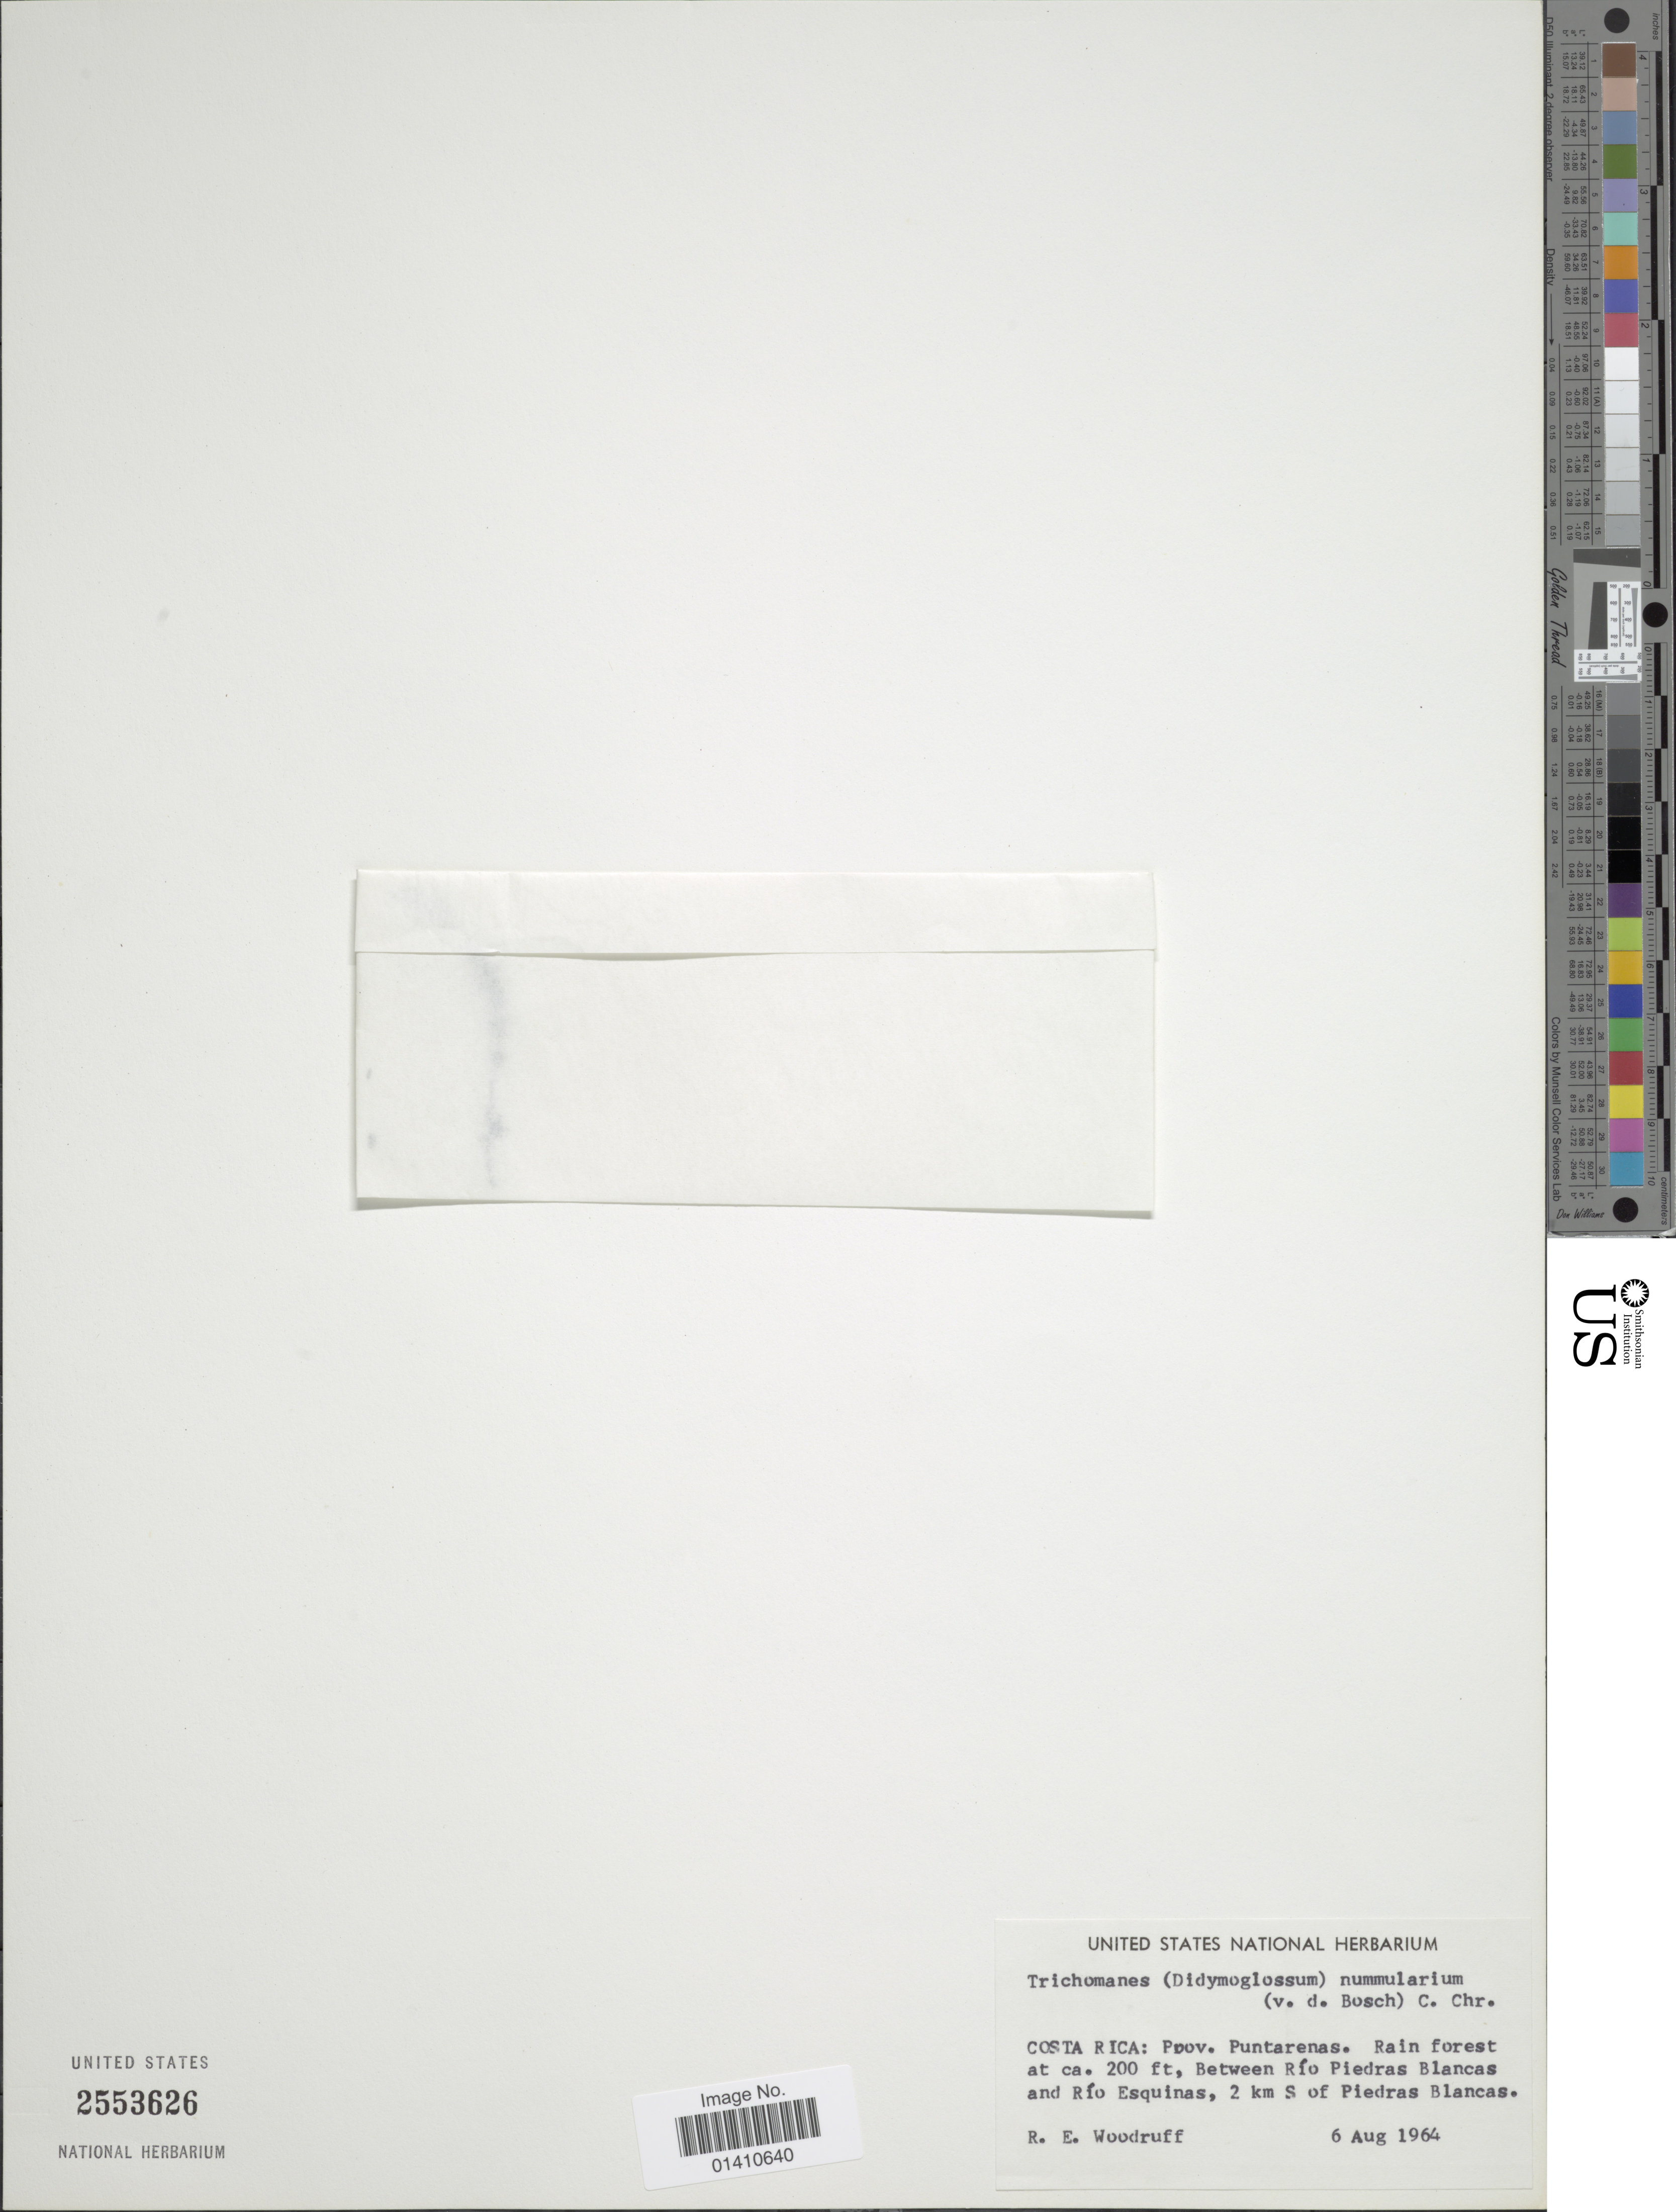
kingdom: Plantae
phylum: Tracheophyta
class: Polypodiopsida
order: Hymenophyllales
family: Hymenophyllaceae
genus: Didymoglossum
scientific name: Didymoglossum nummularium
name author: Bosch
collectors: R. Woodruff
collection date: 1964-08-06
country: Costa Rica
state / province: Puntarenas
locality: Rain forest, Between Rio Piedras Blancas and Rio Esquinas, 2 km S of Piedras Blancas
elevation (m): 61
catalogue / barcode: US 2553626